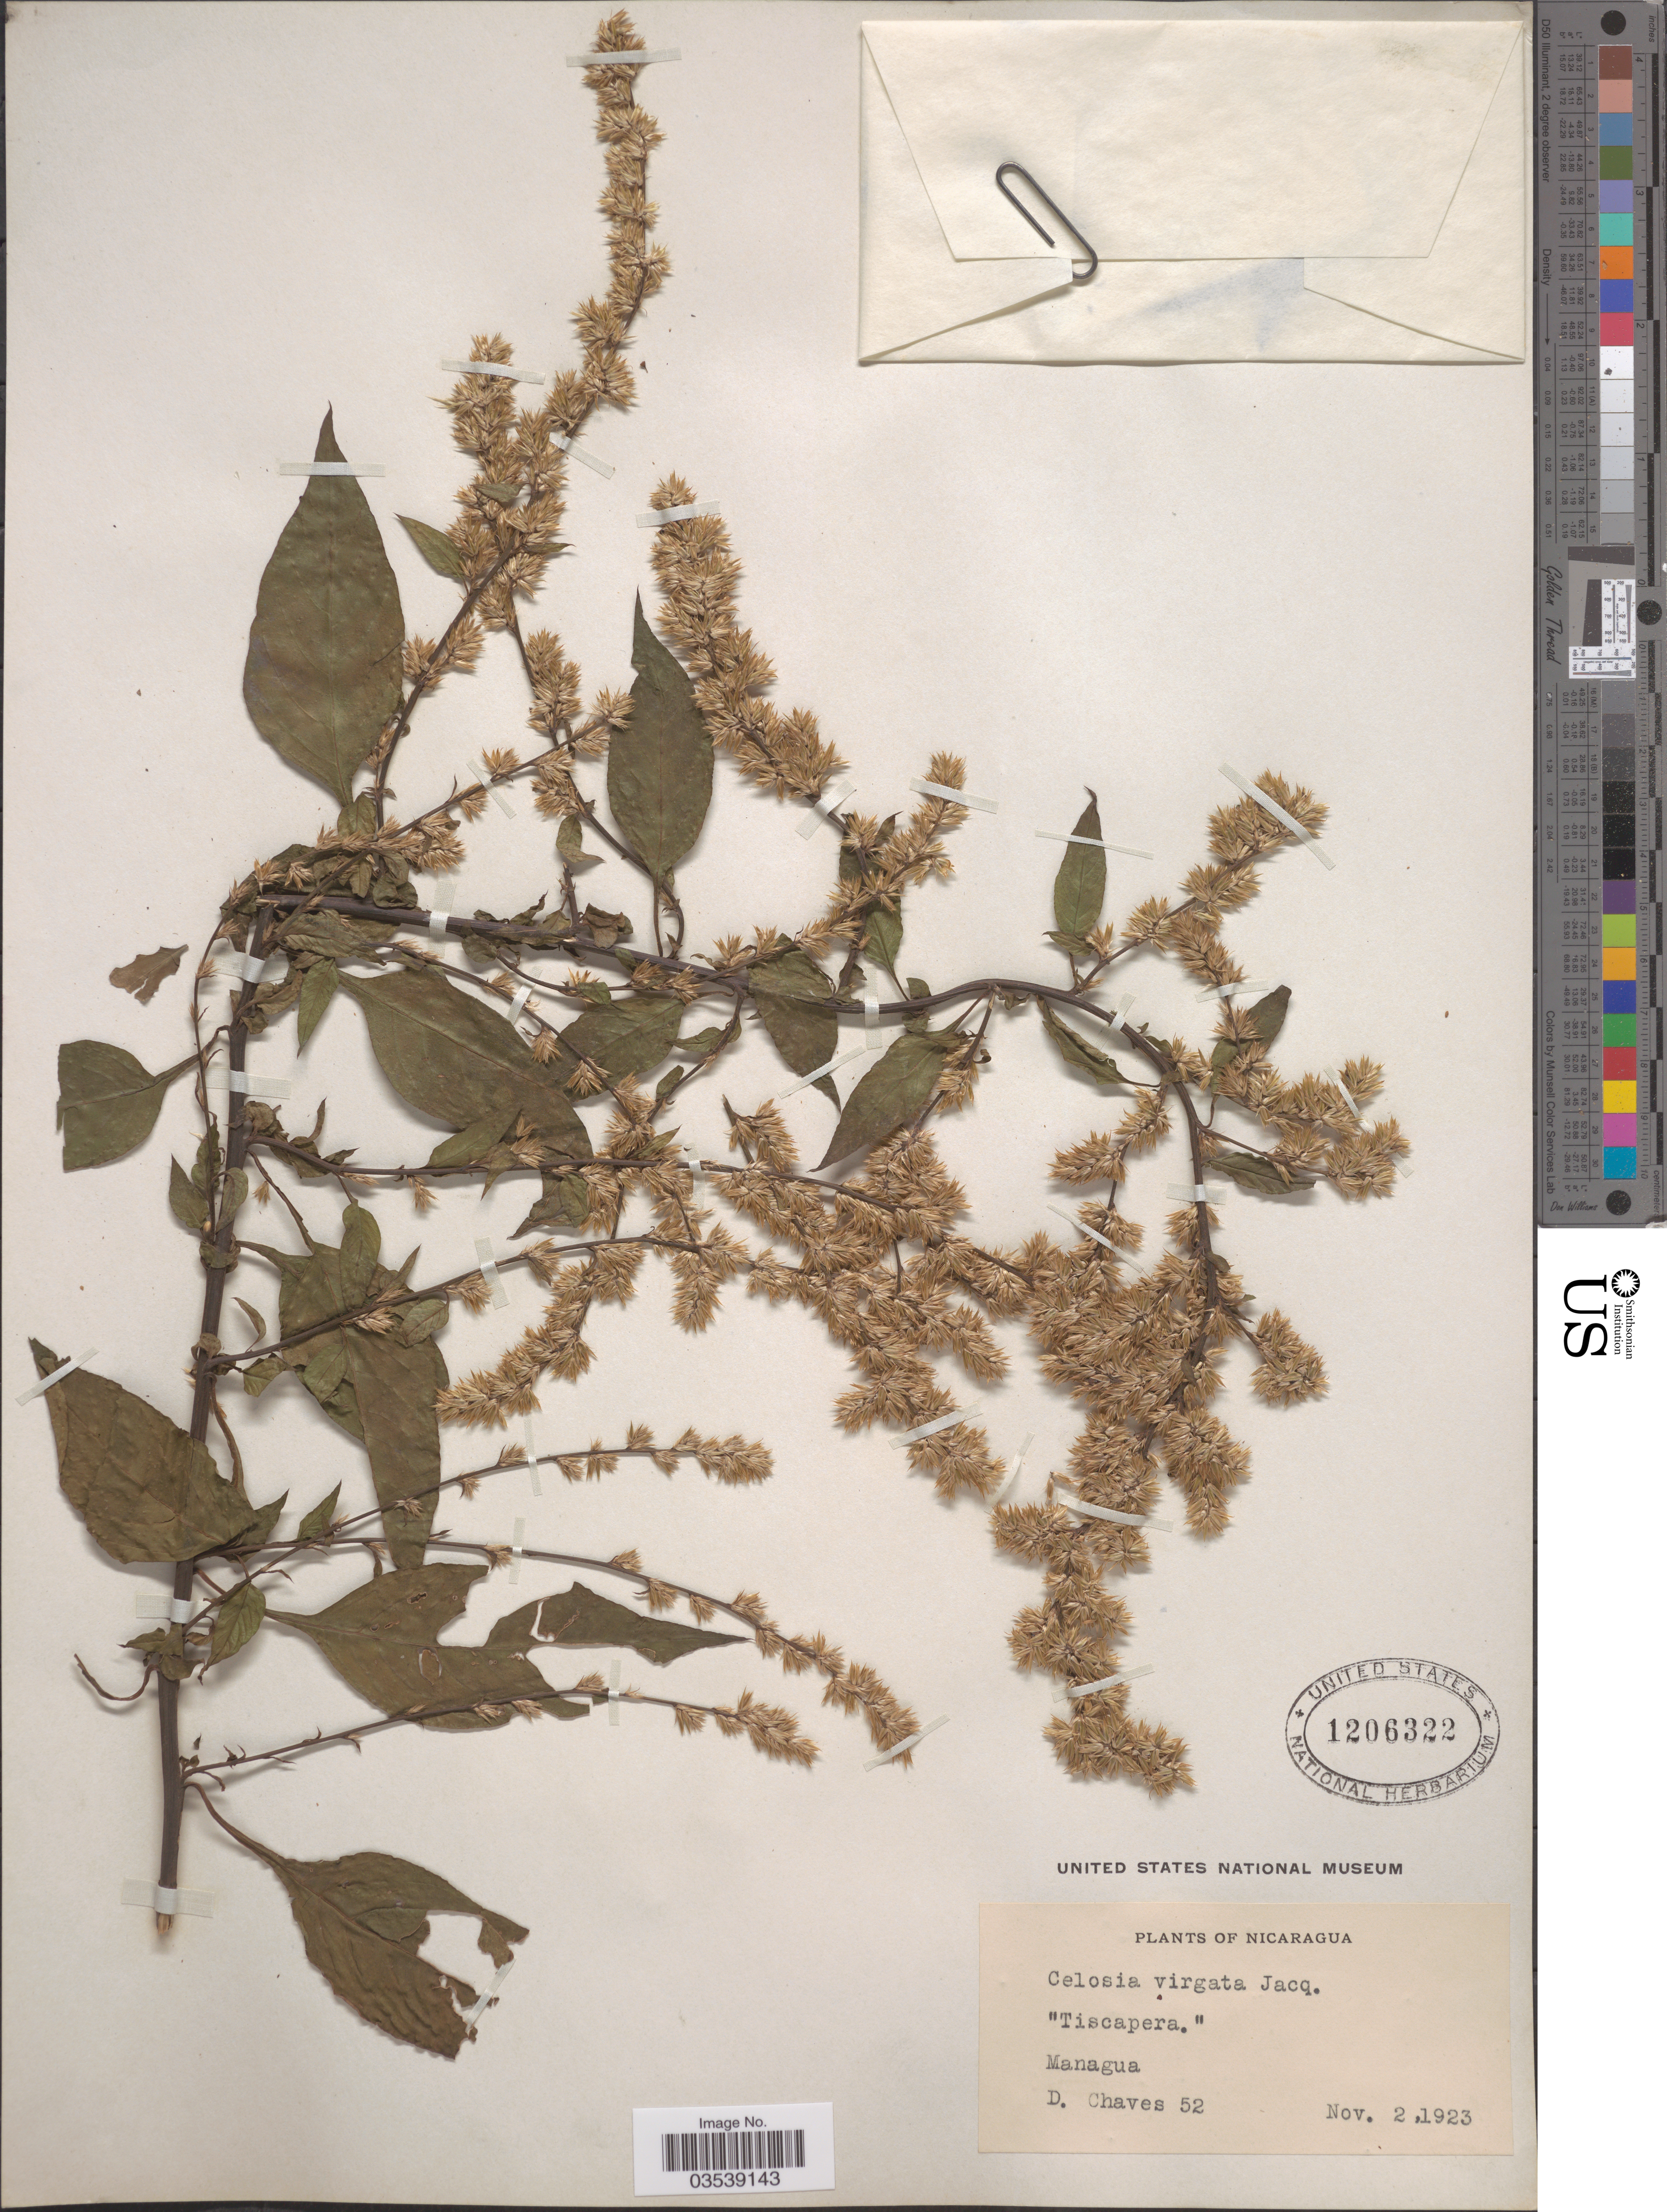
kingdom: Plantae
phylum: Tracheophyta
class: Magnoliopsida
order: Caryophyllales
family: Amaranthaceae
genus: Celosia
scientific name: Celosia virgata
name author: Jacq.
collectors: D. Chaves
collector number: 52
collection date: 1923-11-02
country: Nicaragua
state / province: Managua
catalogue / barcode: US 1206322